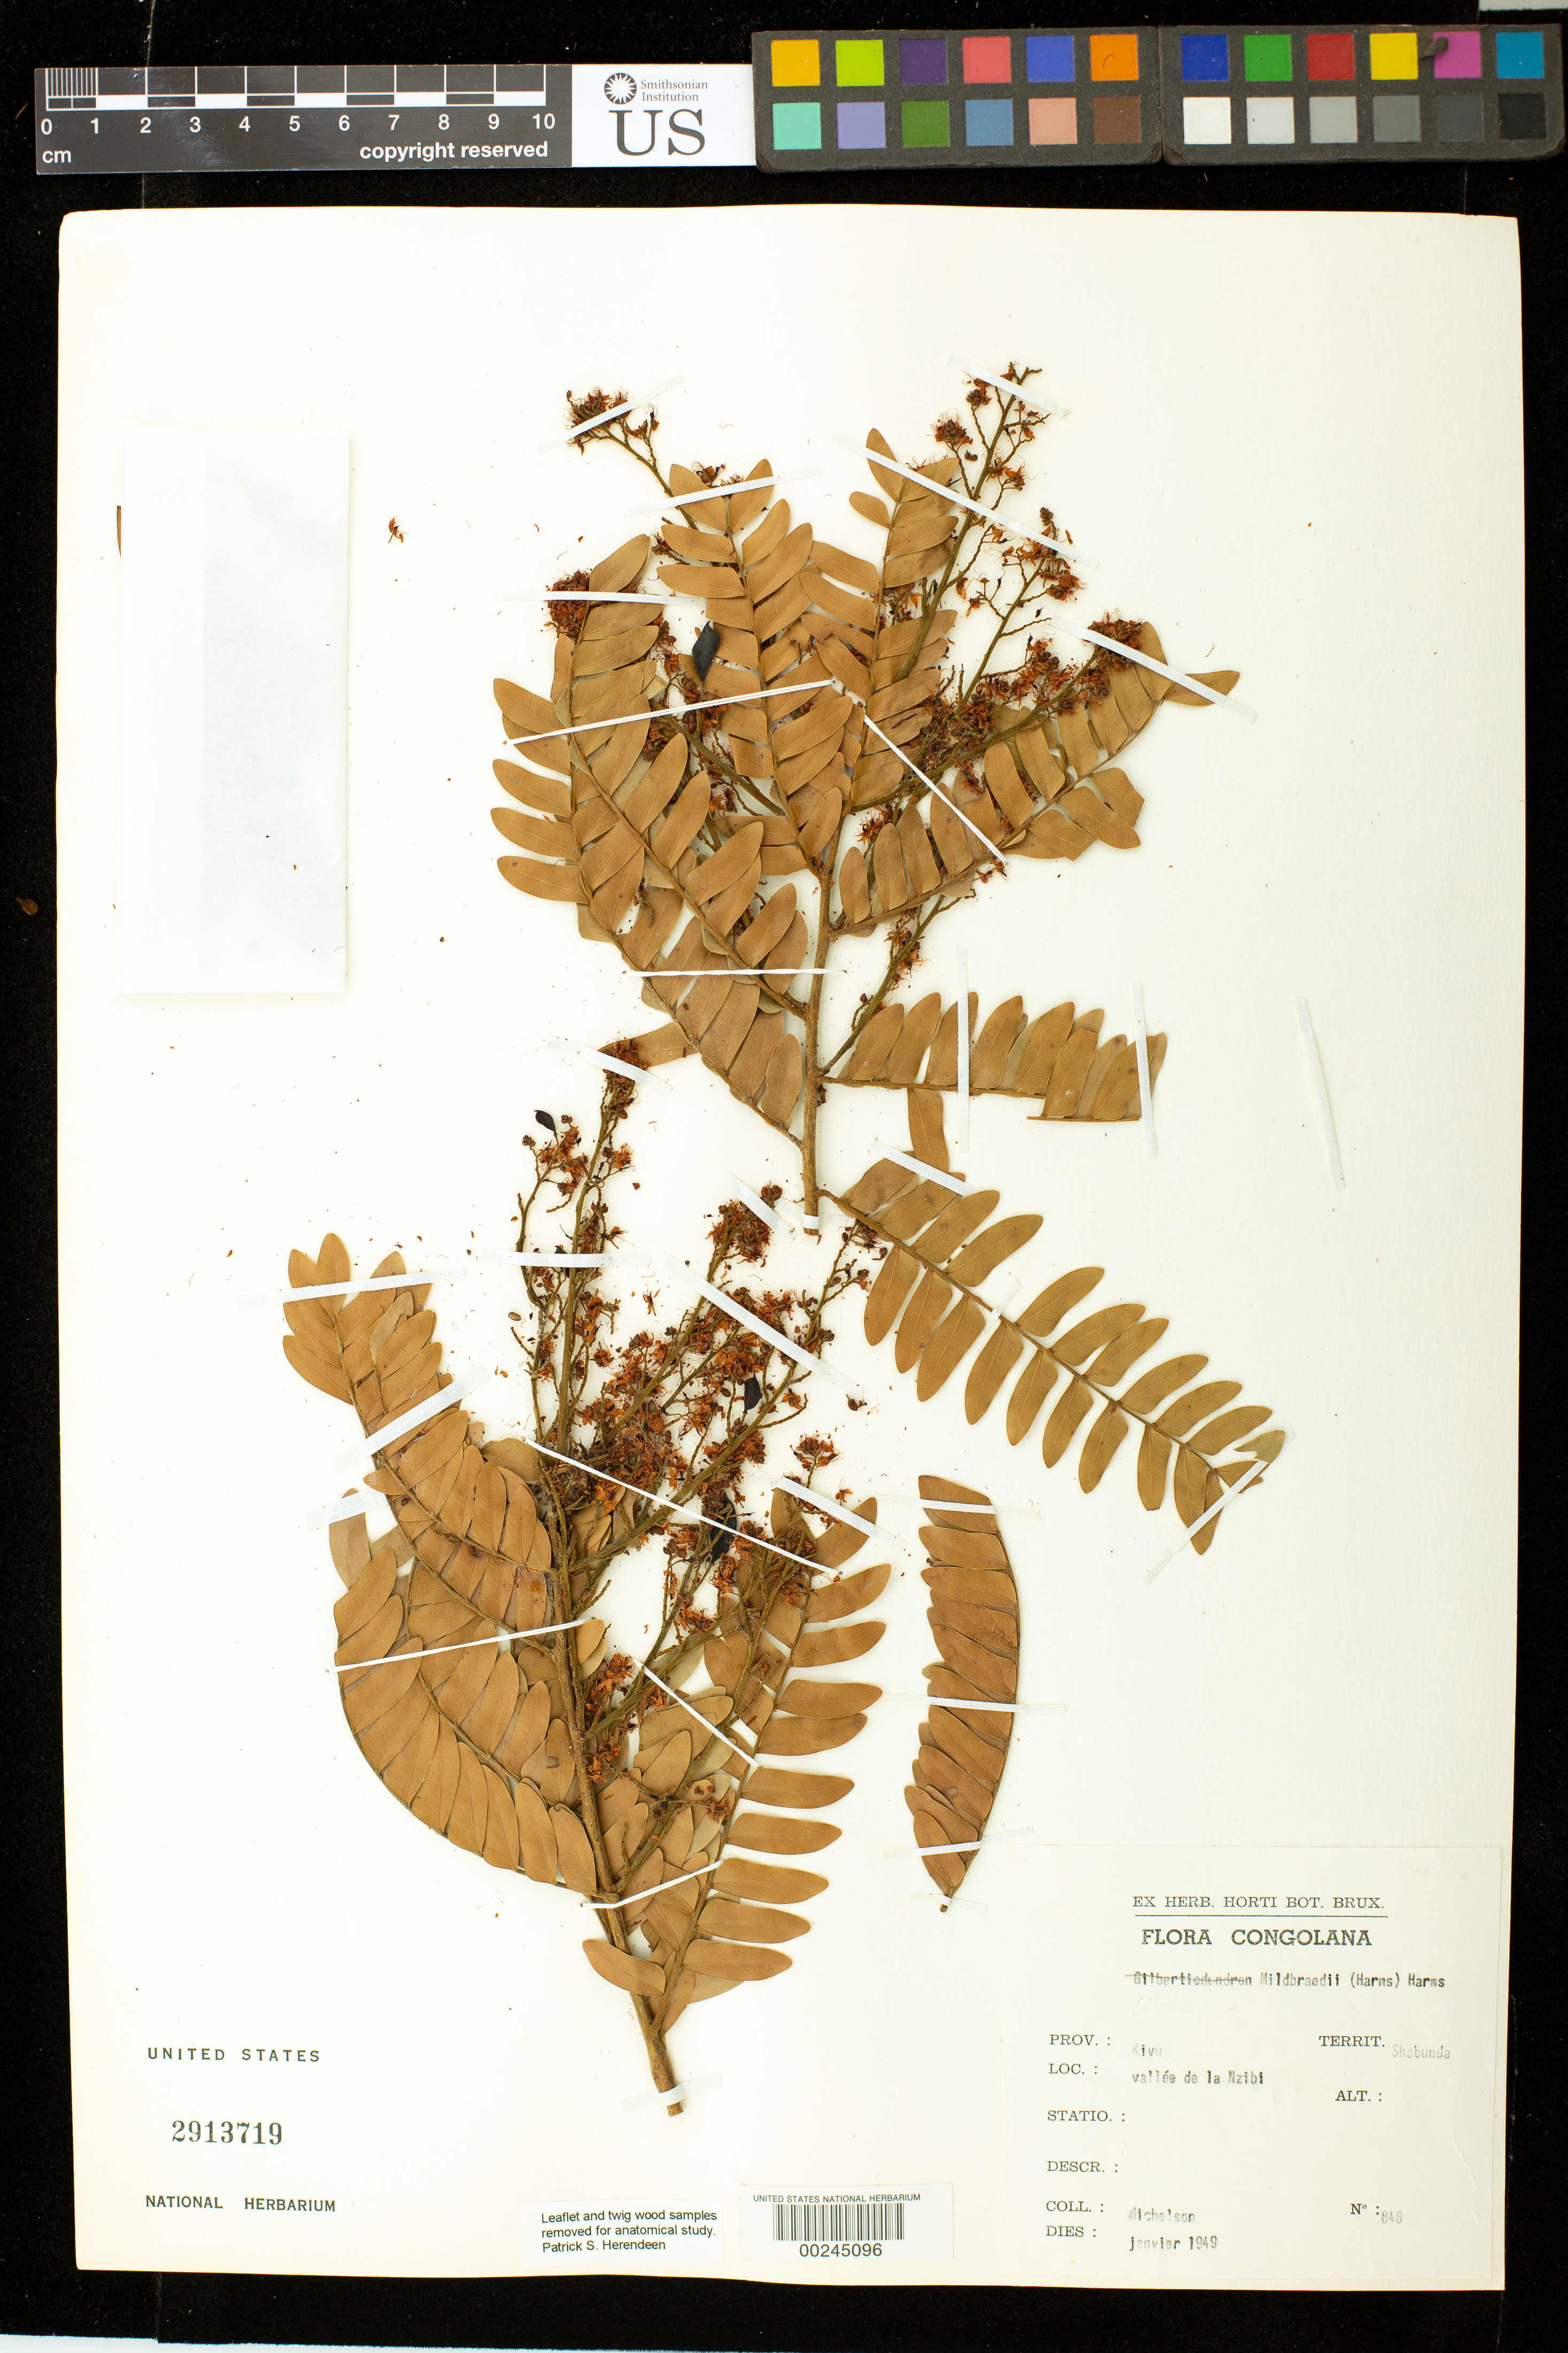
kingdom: Plantae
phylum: Tracheophyta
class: Magnoliopsida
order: Fabales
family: Fabaceae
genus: Gilletiodendron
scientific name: Gilletiodendron mildbraedii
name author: (Harms) Vermoesen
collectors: A. Michelson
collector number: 848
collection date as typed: Jan 1949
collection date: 1949-01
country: Congo, Democratic Republic of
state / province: Sud-Kivu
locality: Valley of the Nzibi; Shabunda Terr.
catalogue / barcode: US 2913719